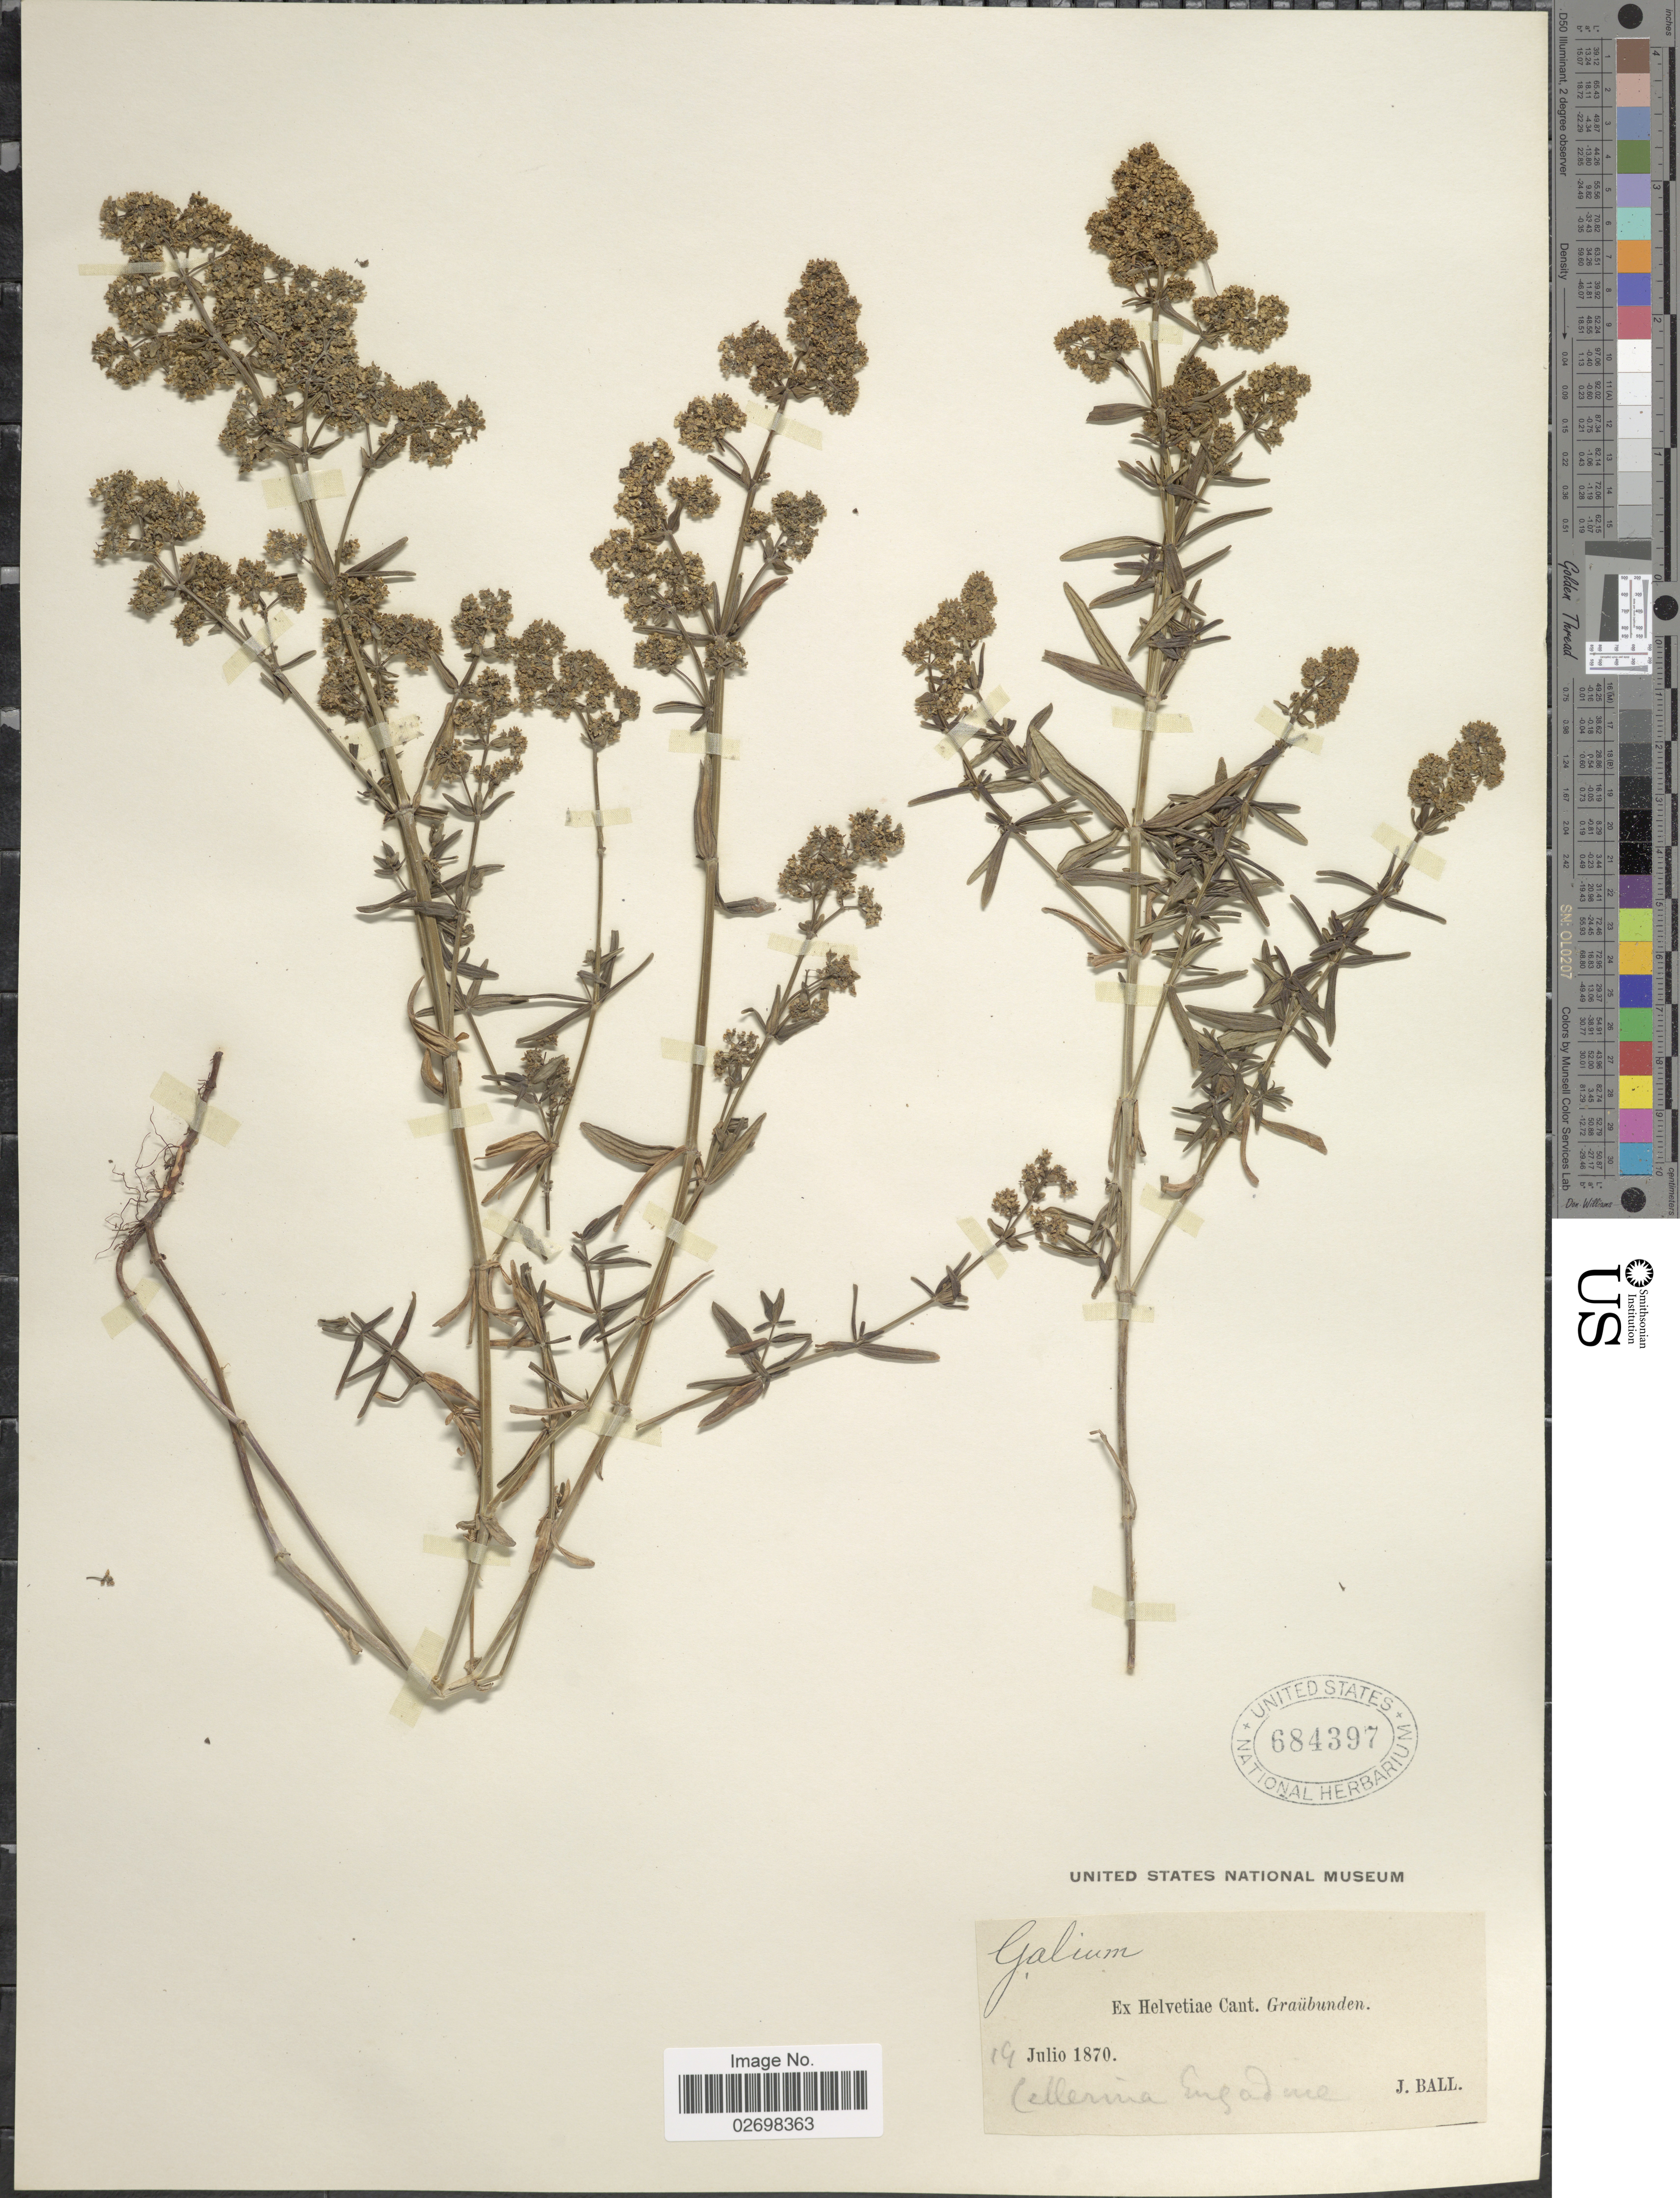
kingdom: Plantae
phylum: Tracheophyta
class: Magnoliopsida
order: Gentianales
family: Rubiaceae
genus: Galium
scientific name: Galium sp.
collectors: J. Ball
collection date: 1870-07-19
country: Switzerland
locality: Helvetiae Cant. Graübunden, Cellerina Engadine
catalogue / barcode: US 684397